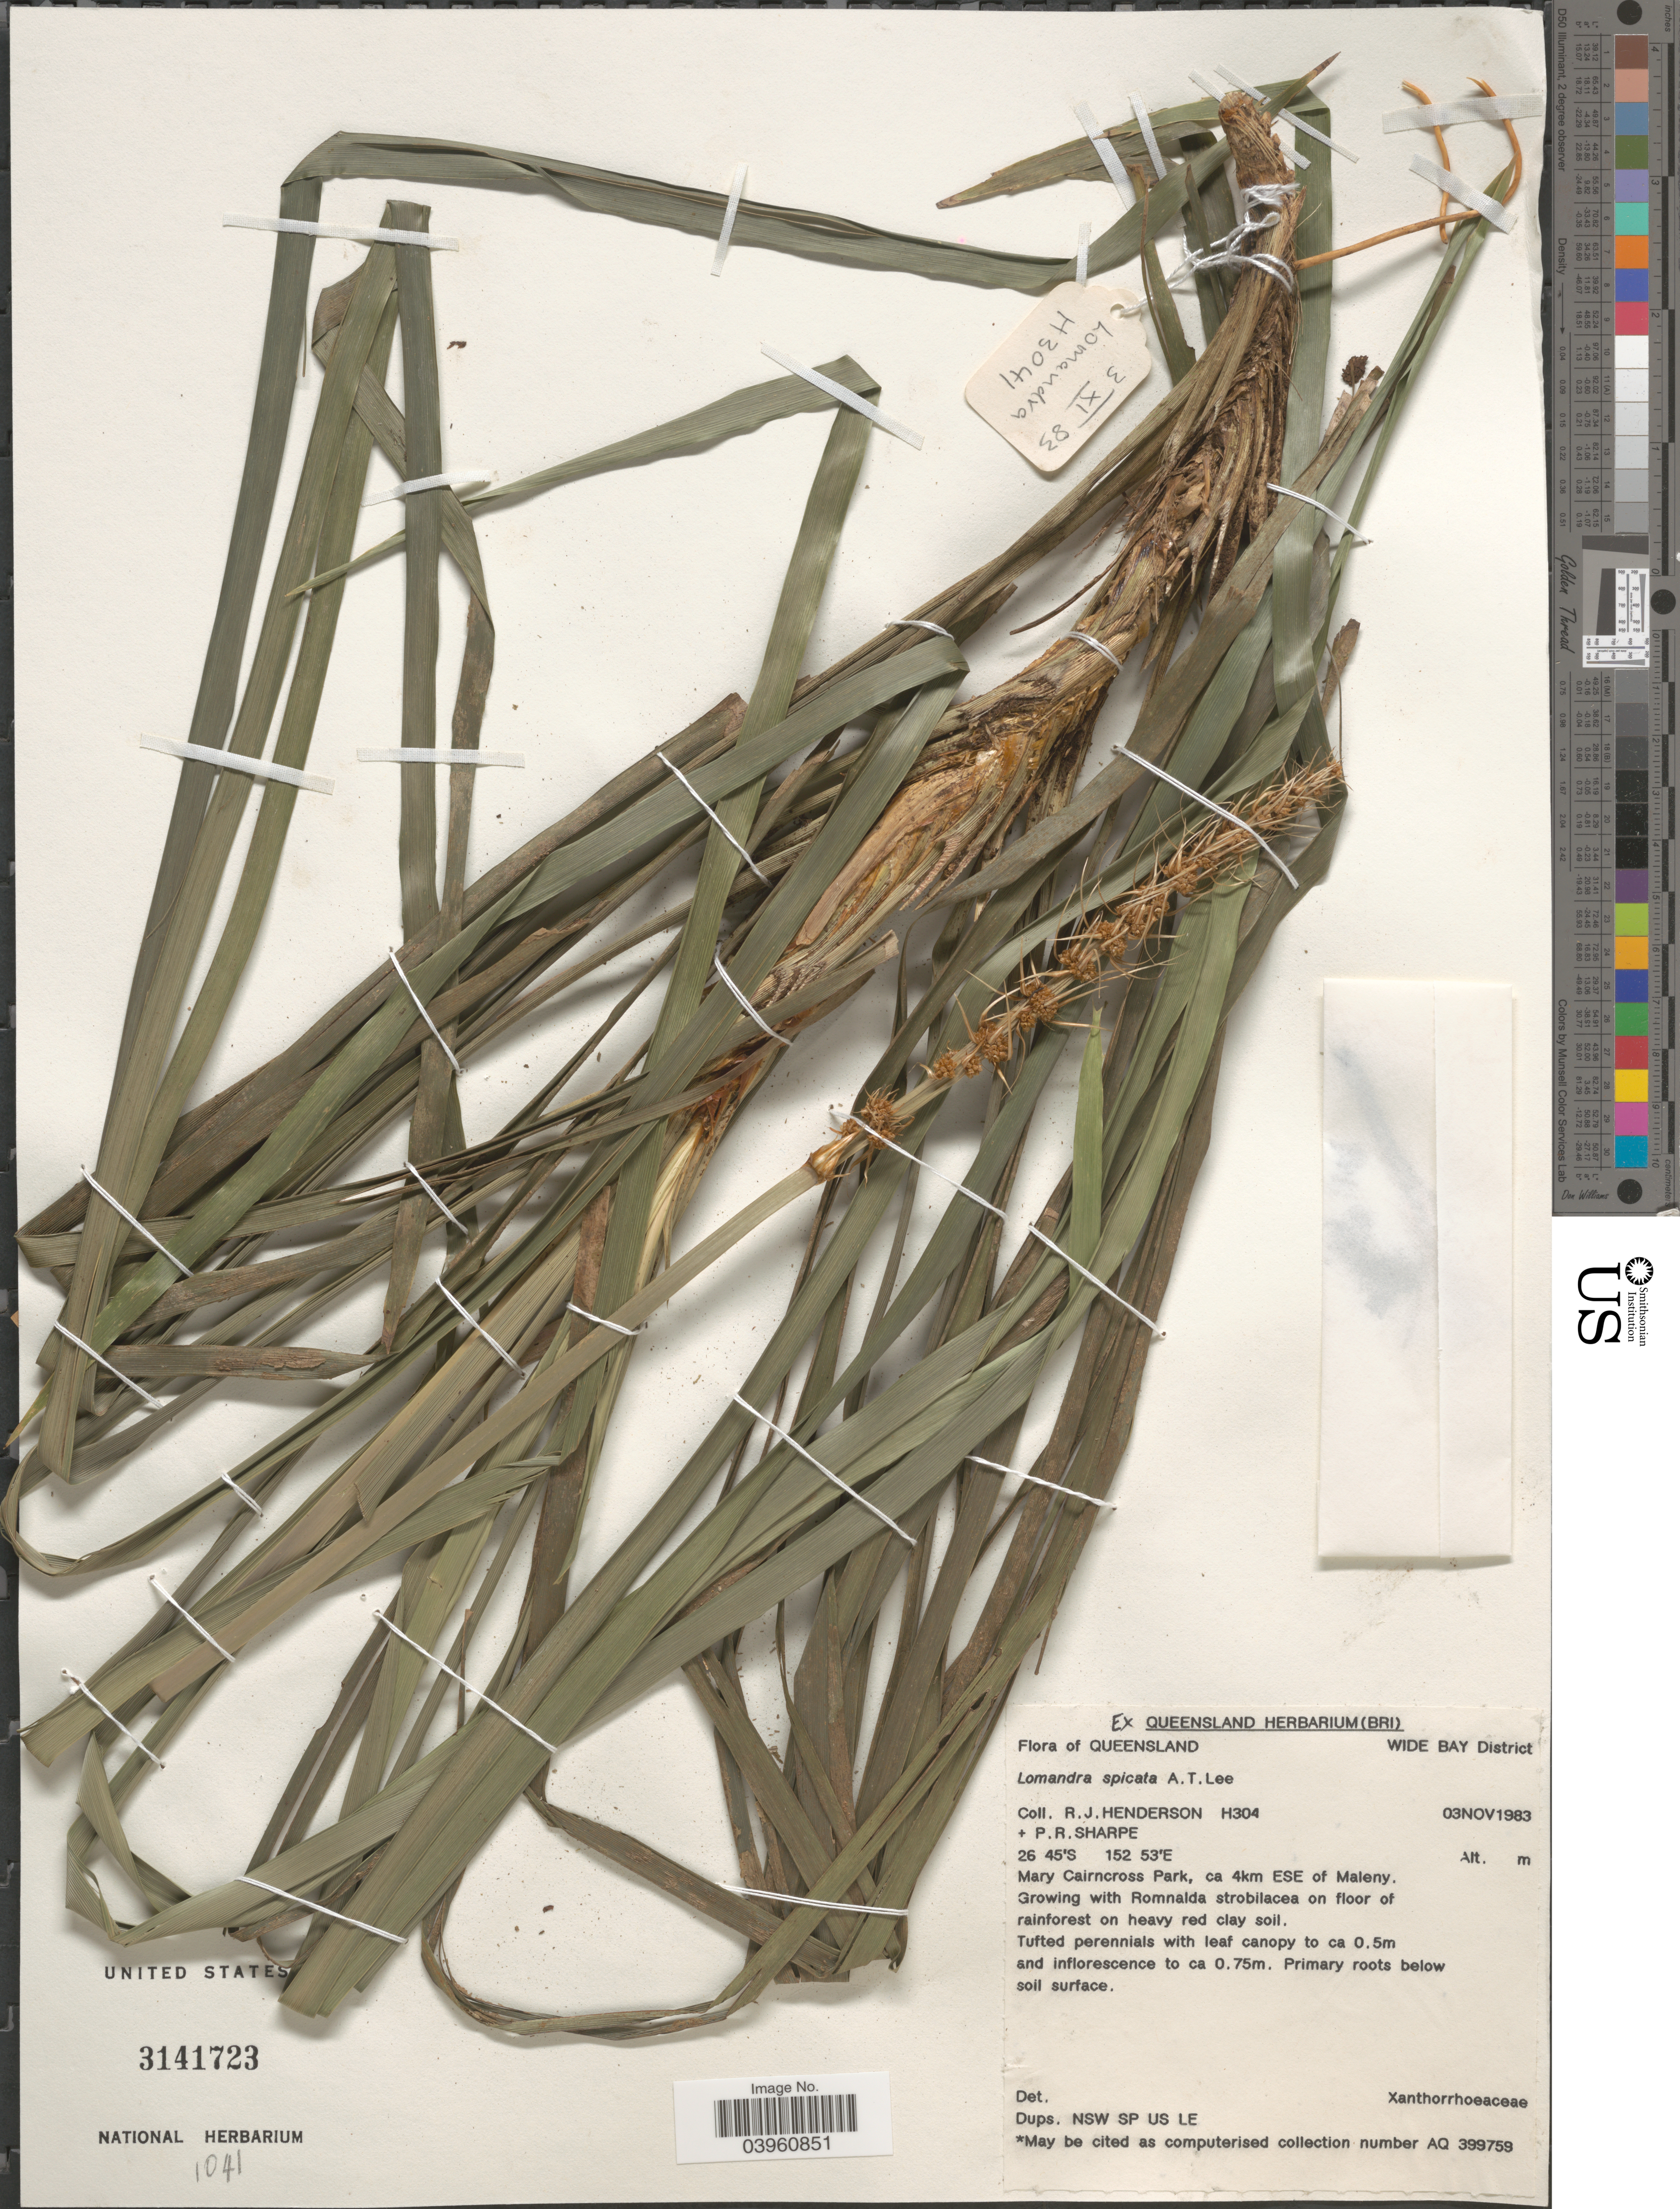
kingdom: Plantae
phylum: Tracheophyta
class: Liliopsida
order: Asparagales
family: Asparagaceae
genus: Lomandra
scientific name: Lomandra spicata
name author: A.T. Lee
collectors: R. J. F. Henderson & P. Sharpe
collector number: H304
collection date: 1983-11-03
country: Australia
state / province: Queensland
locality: Wide Bay District. Mary Cairncross Park, ca 4km ESE of Maleny.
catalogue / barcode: US 3141723